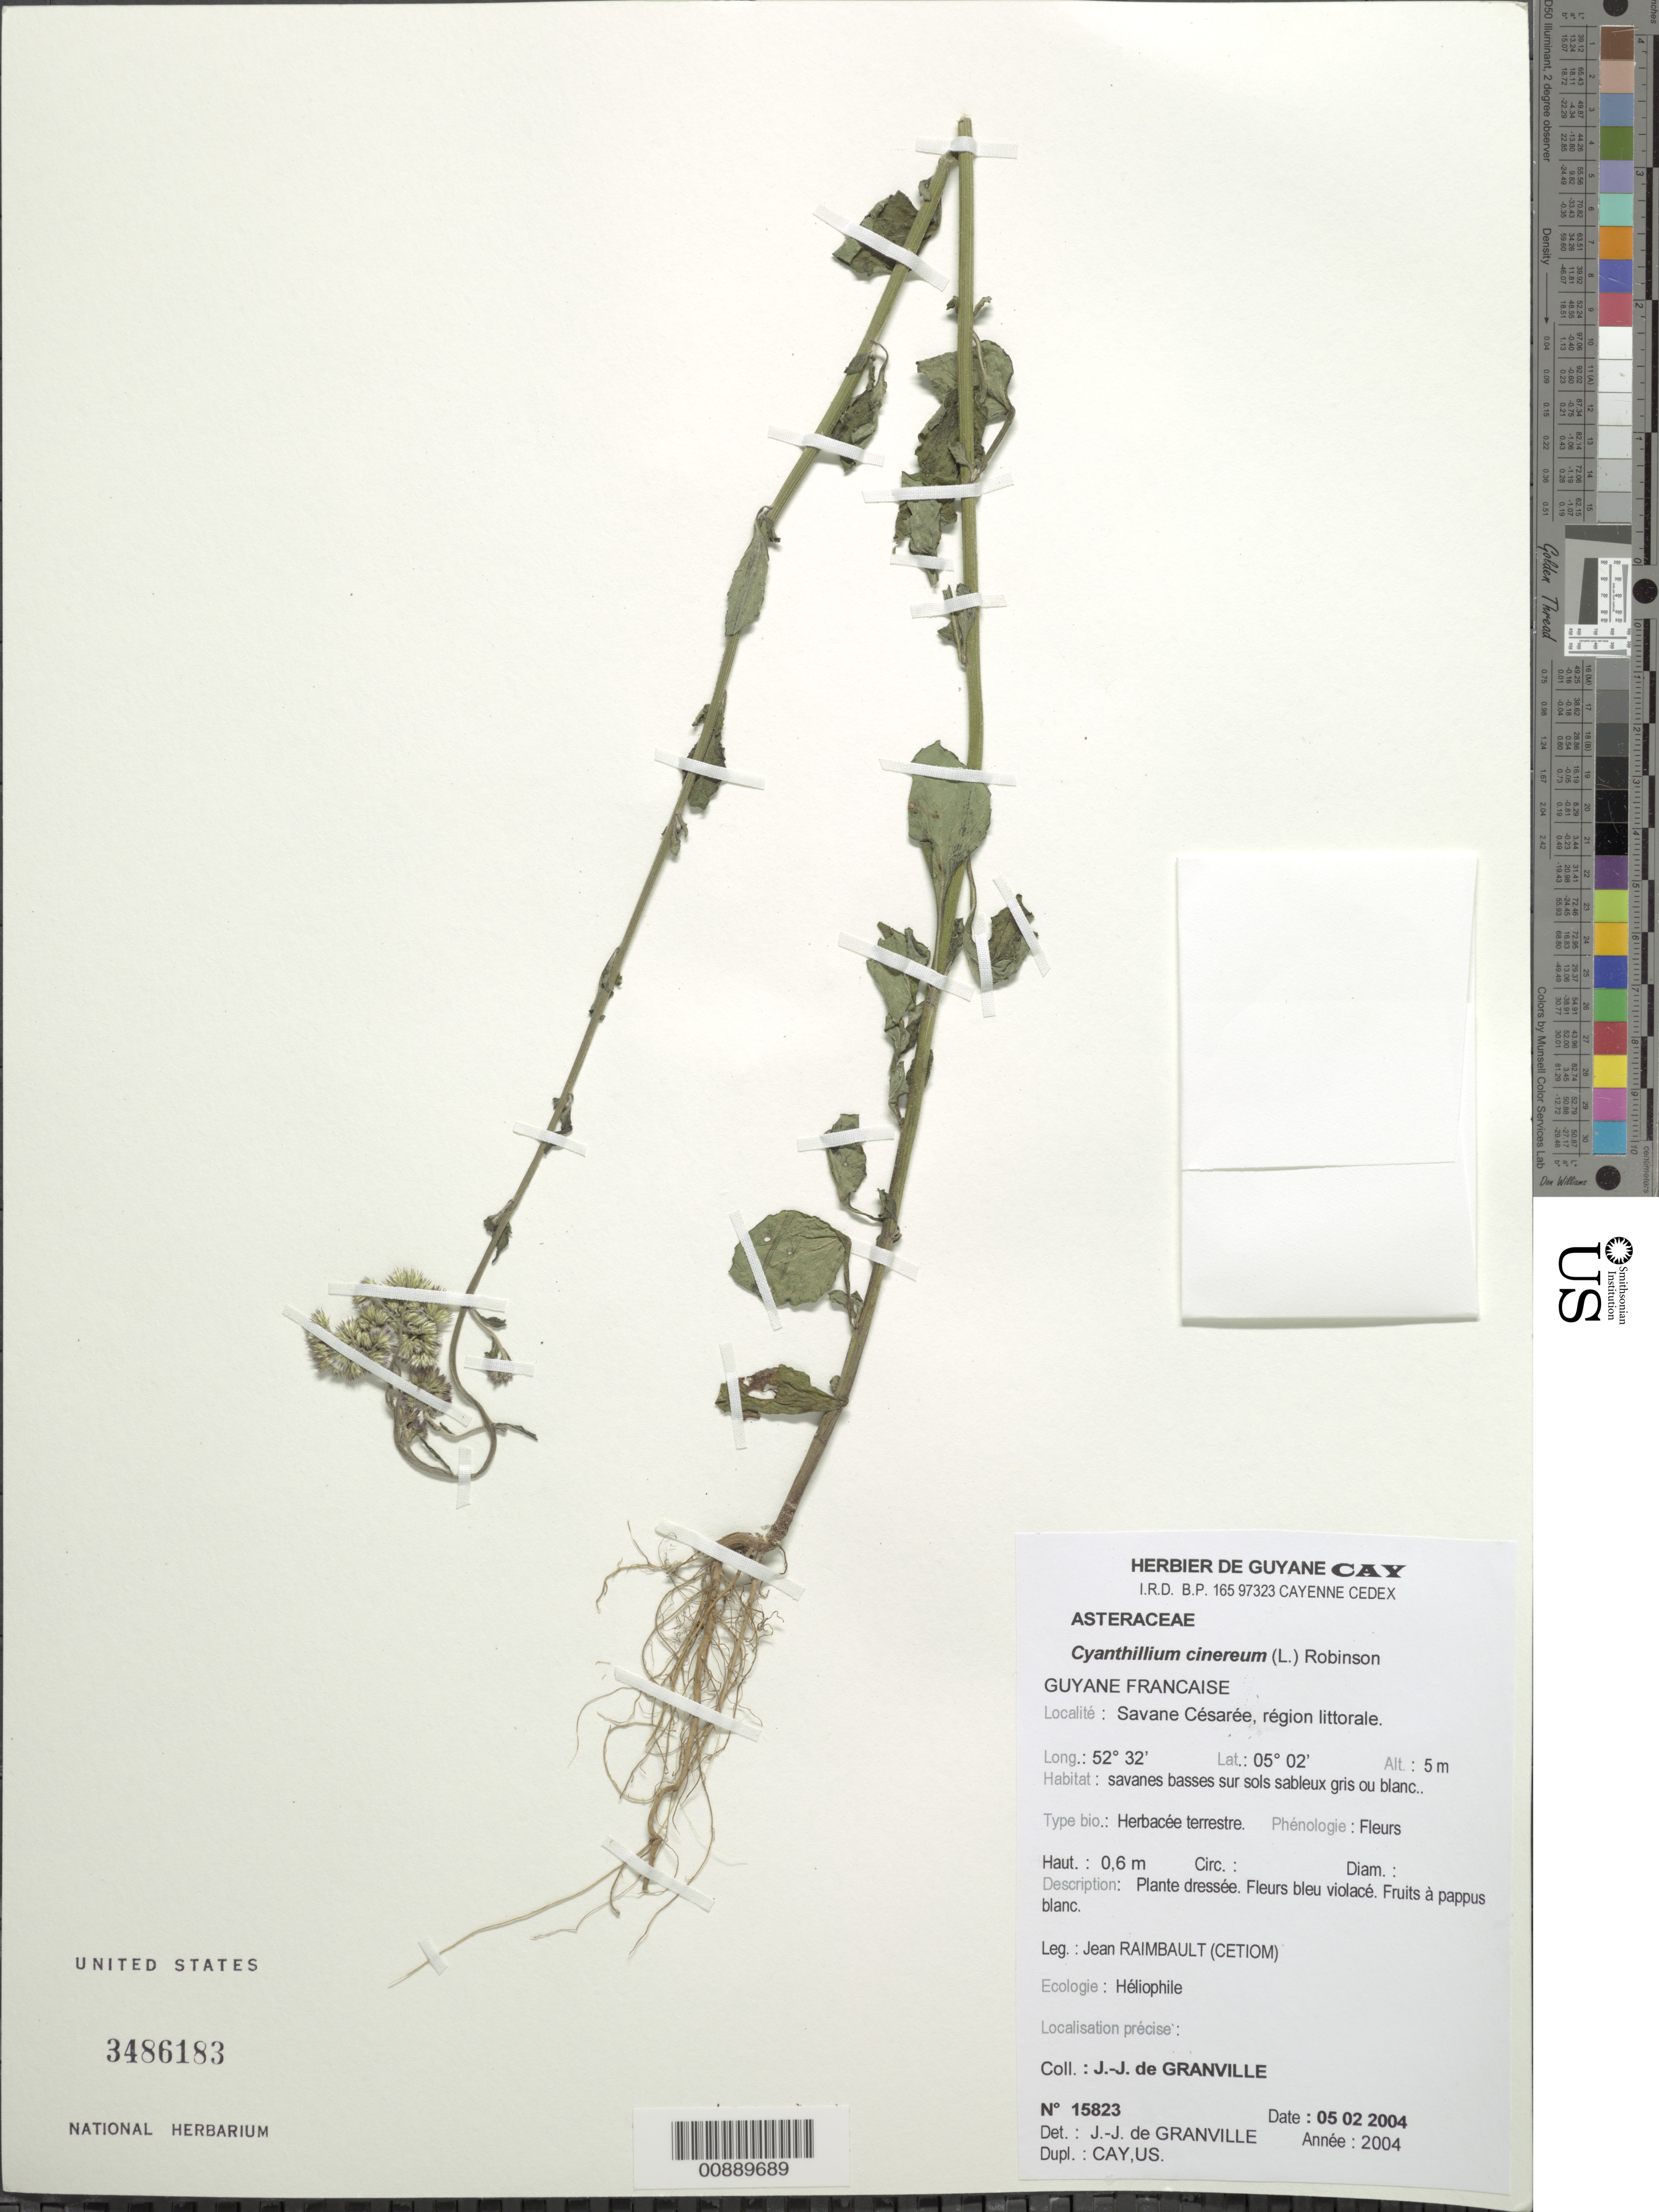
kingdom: Plantae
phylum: Tracheophyta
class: Magnoliopsida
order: Asterales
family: Asteraceae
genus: Cyanthillium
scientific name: Cyanthillium cinereum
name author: (L.) H. Rob.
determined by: Granville, J. J. de, (CAY), Institut de Recherche pour le Developpement (IRD) (FRENCH GUIANA)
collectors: J.-J. de Granville & J. Raimbault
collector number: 15823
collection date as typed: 5-Feb-04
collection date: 2004-02-05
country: French Guiana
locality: Savane Césarée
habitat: Savanes basses sur sols sableux gris ou blanc; héliophile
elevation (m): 5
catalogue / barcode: US 3486183